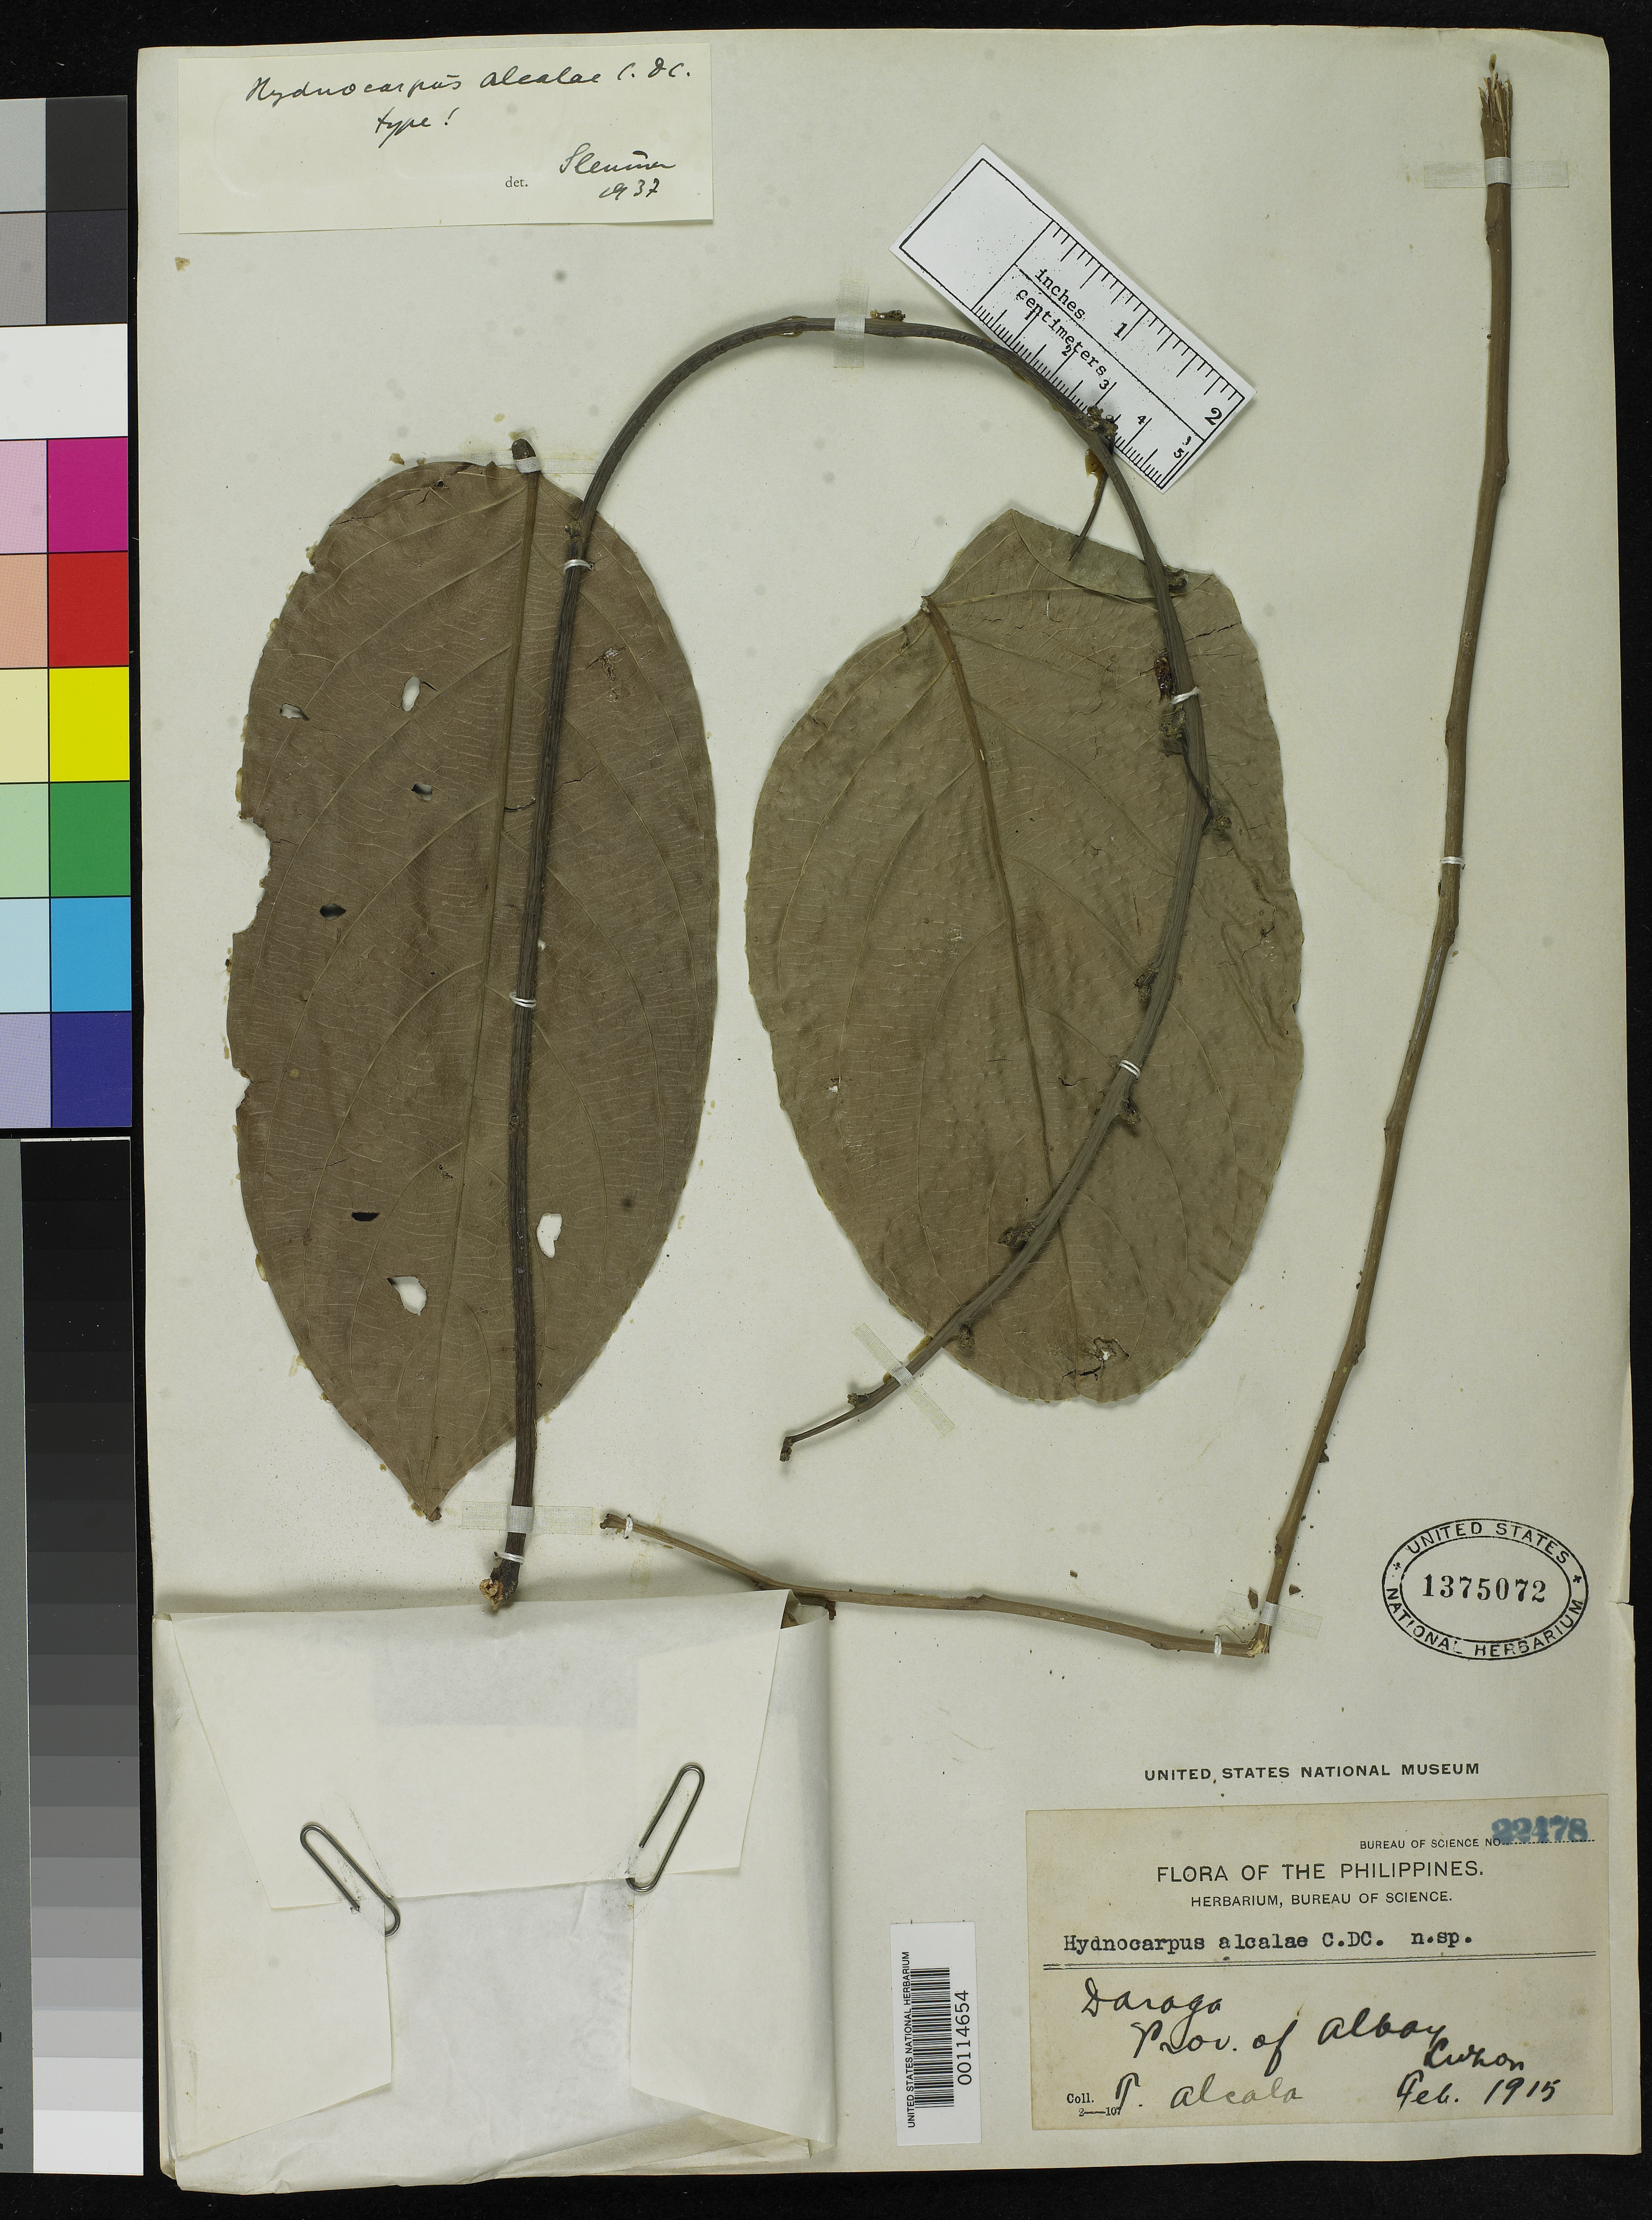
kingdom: Plantae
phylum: Tracheophyta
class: Magnoliopsida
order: Malpighiales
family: Achariaceae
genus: Hydnocarpus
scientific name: Hydnocarpus alcalae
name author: C. DC.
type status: Type Collection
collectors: T. Alcala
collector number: Bur. Sci. 22478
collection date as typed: Feb 1915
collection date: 1915-02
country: Philippines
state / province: Bicol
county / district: Albay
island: Luzon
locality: Darago.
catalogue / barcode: US 1375072